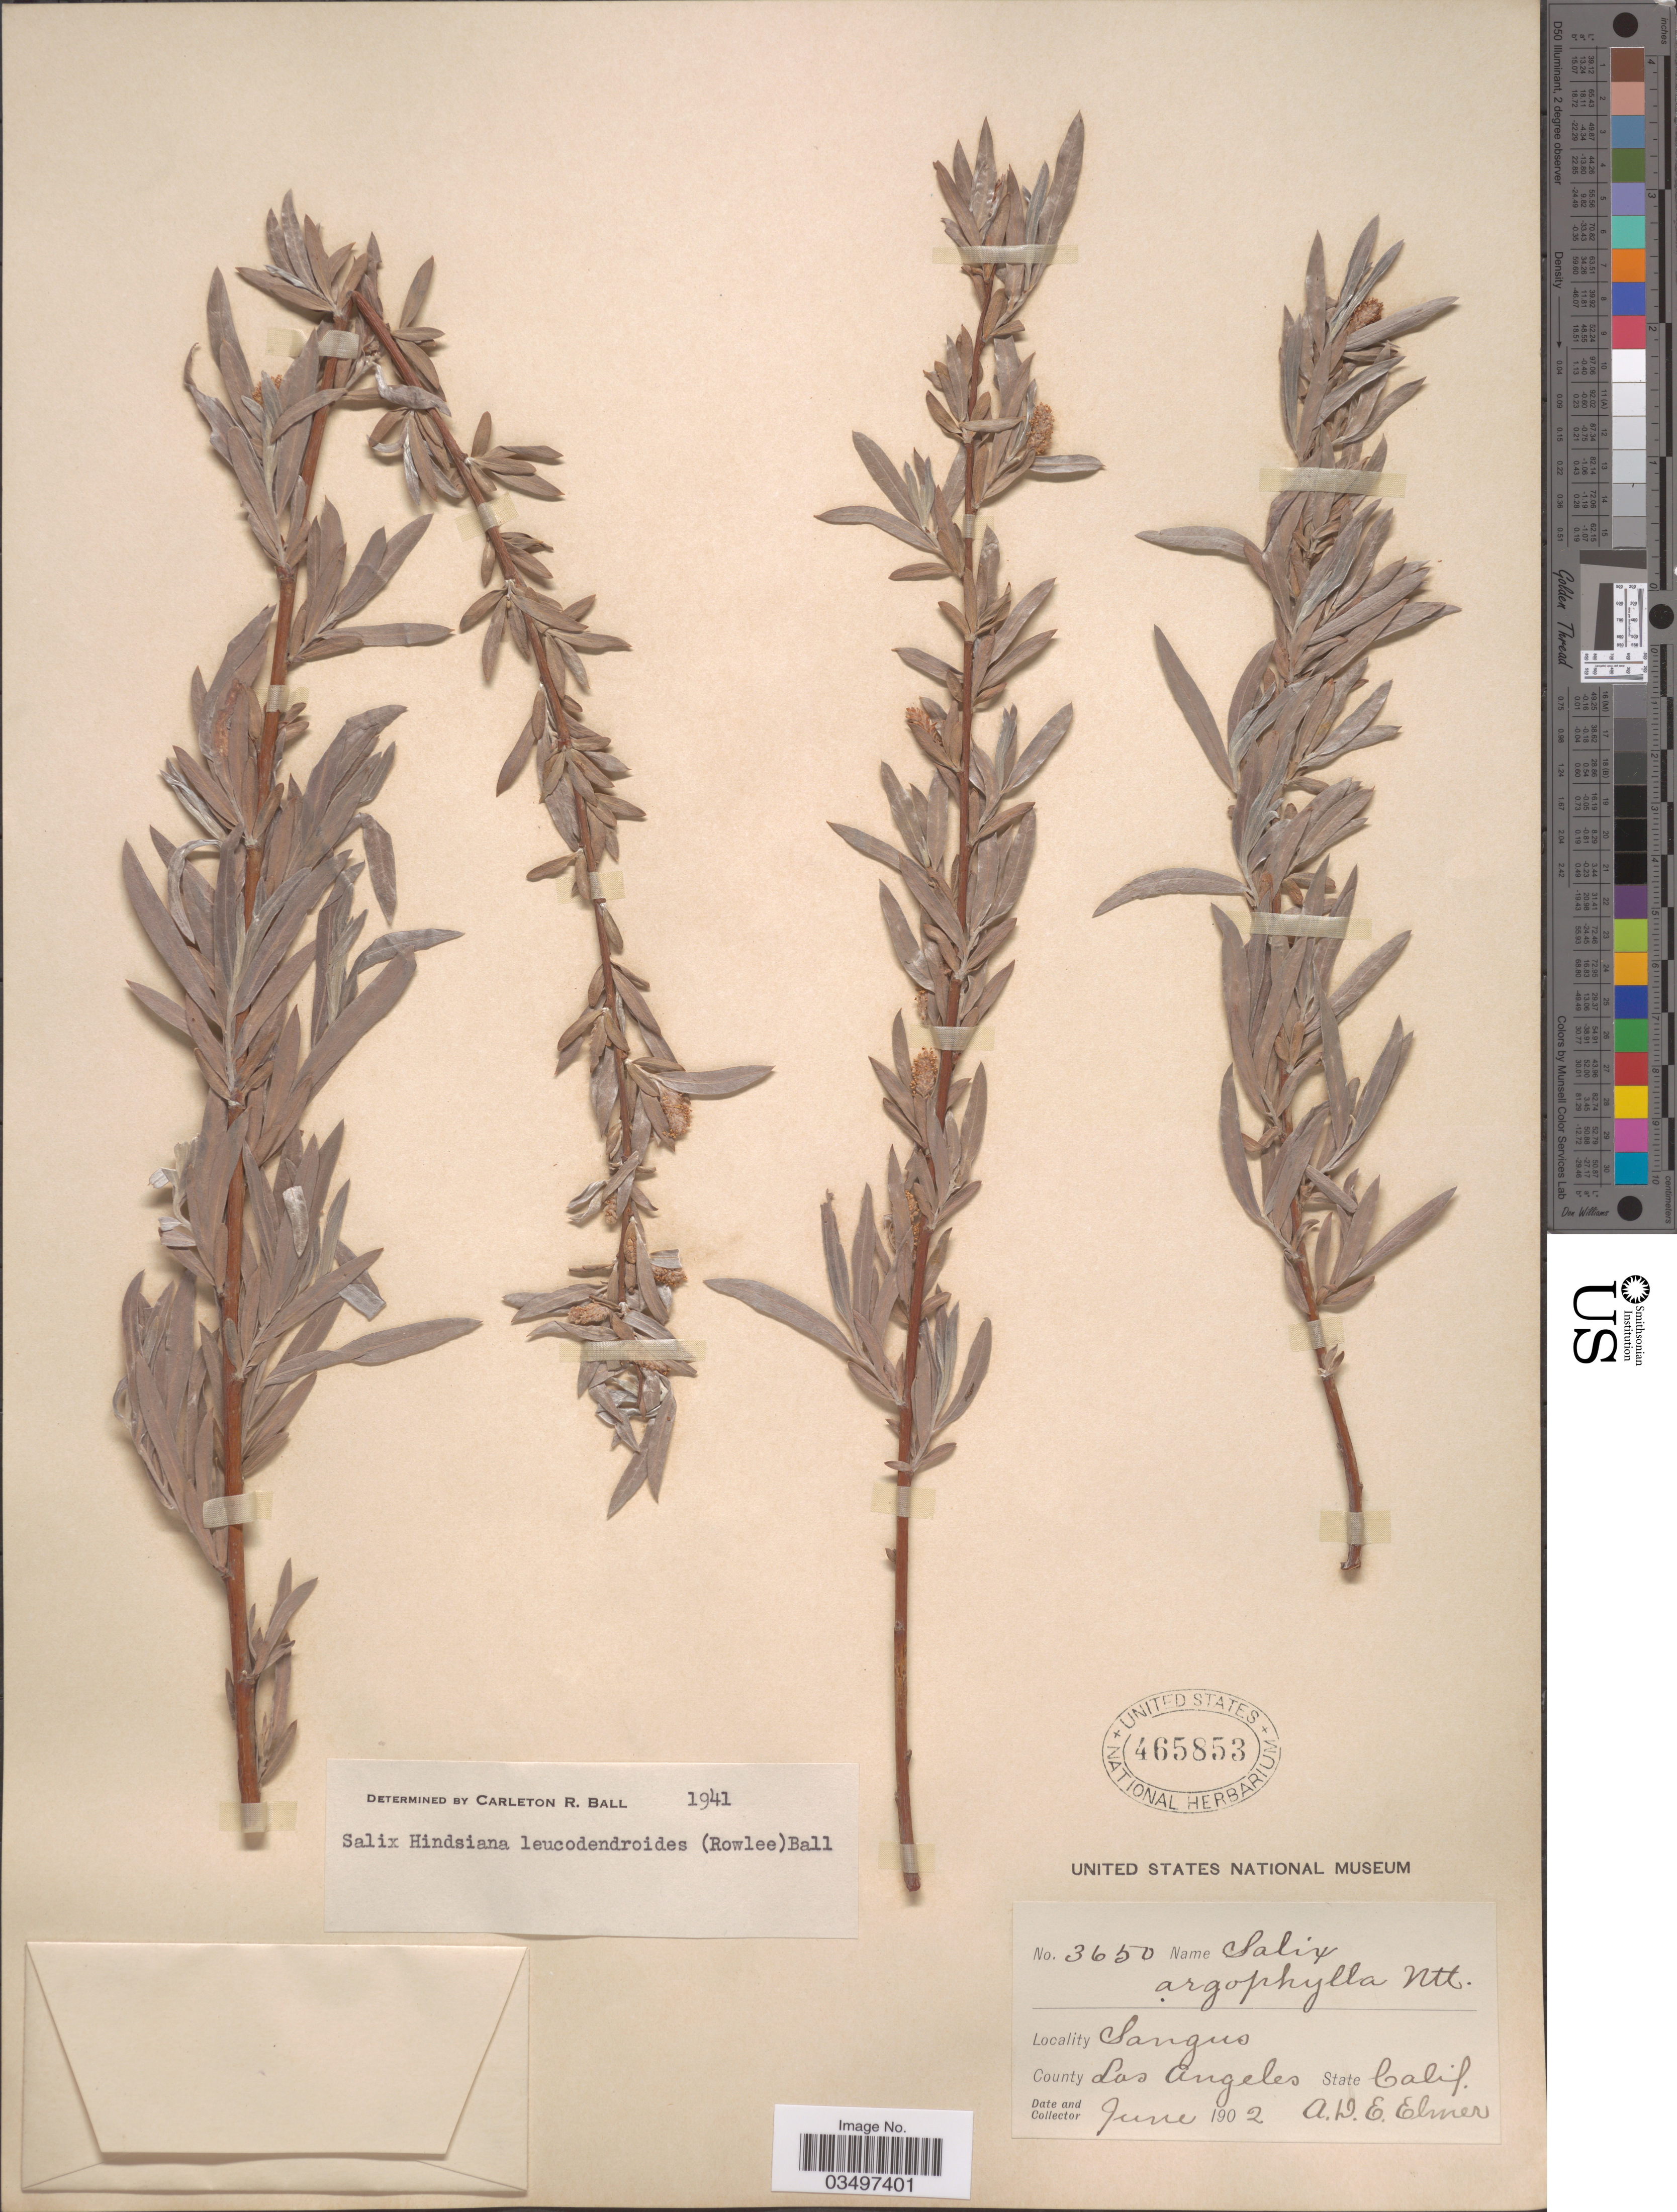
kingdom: Plantae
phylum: Tracheophyta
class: Magnoliopsida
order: Malpighiales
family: Salicaceae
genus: Salix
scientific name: Salix hindsiana var. leucodendroides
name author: (Rowlee) C.R. Ball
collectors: A. D. E. Elmer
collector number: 3650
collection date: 1902-06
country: United States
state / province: California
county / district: Los Angeles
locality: Saugus. County Los Angeles.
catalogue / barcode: US 465853